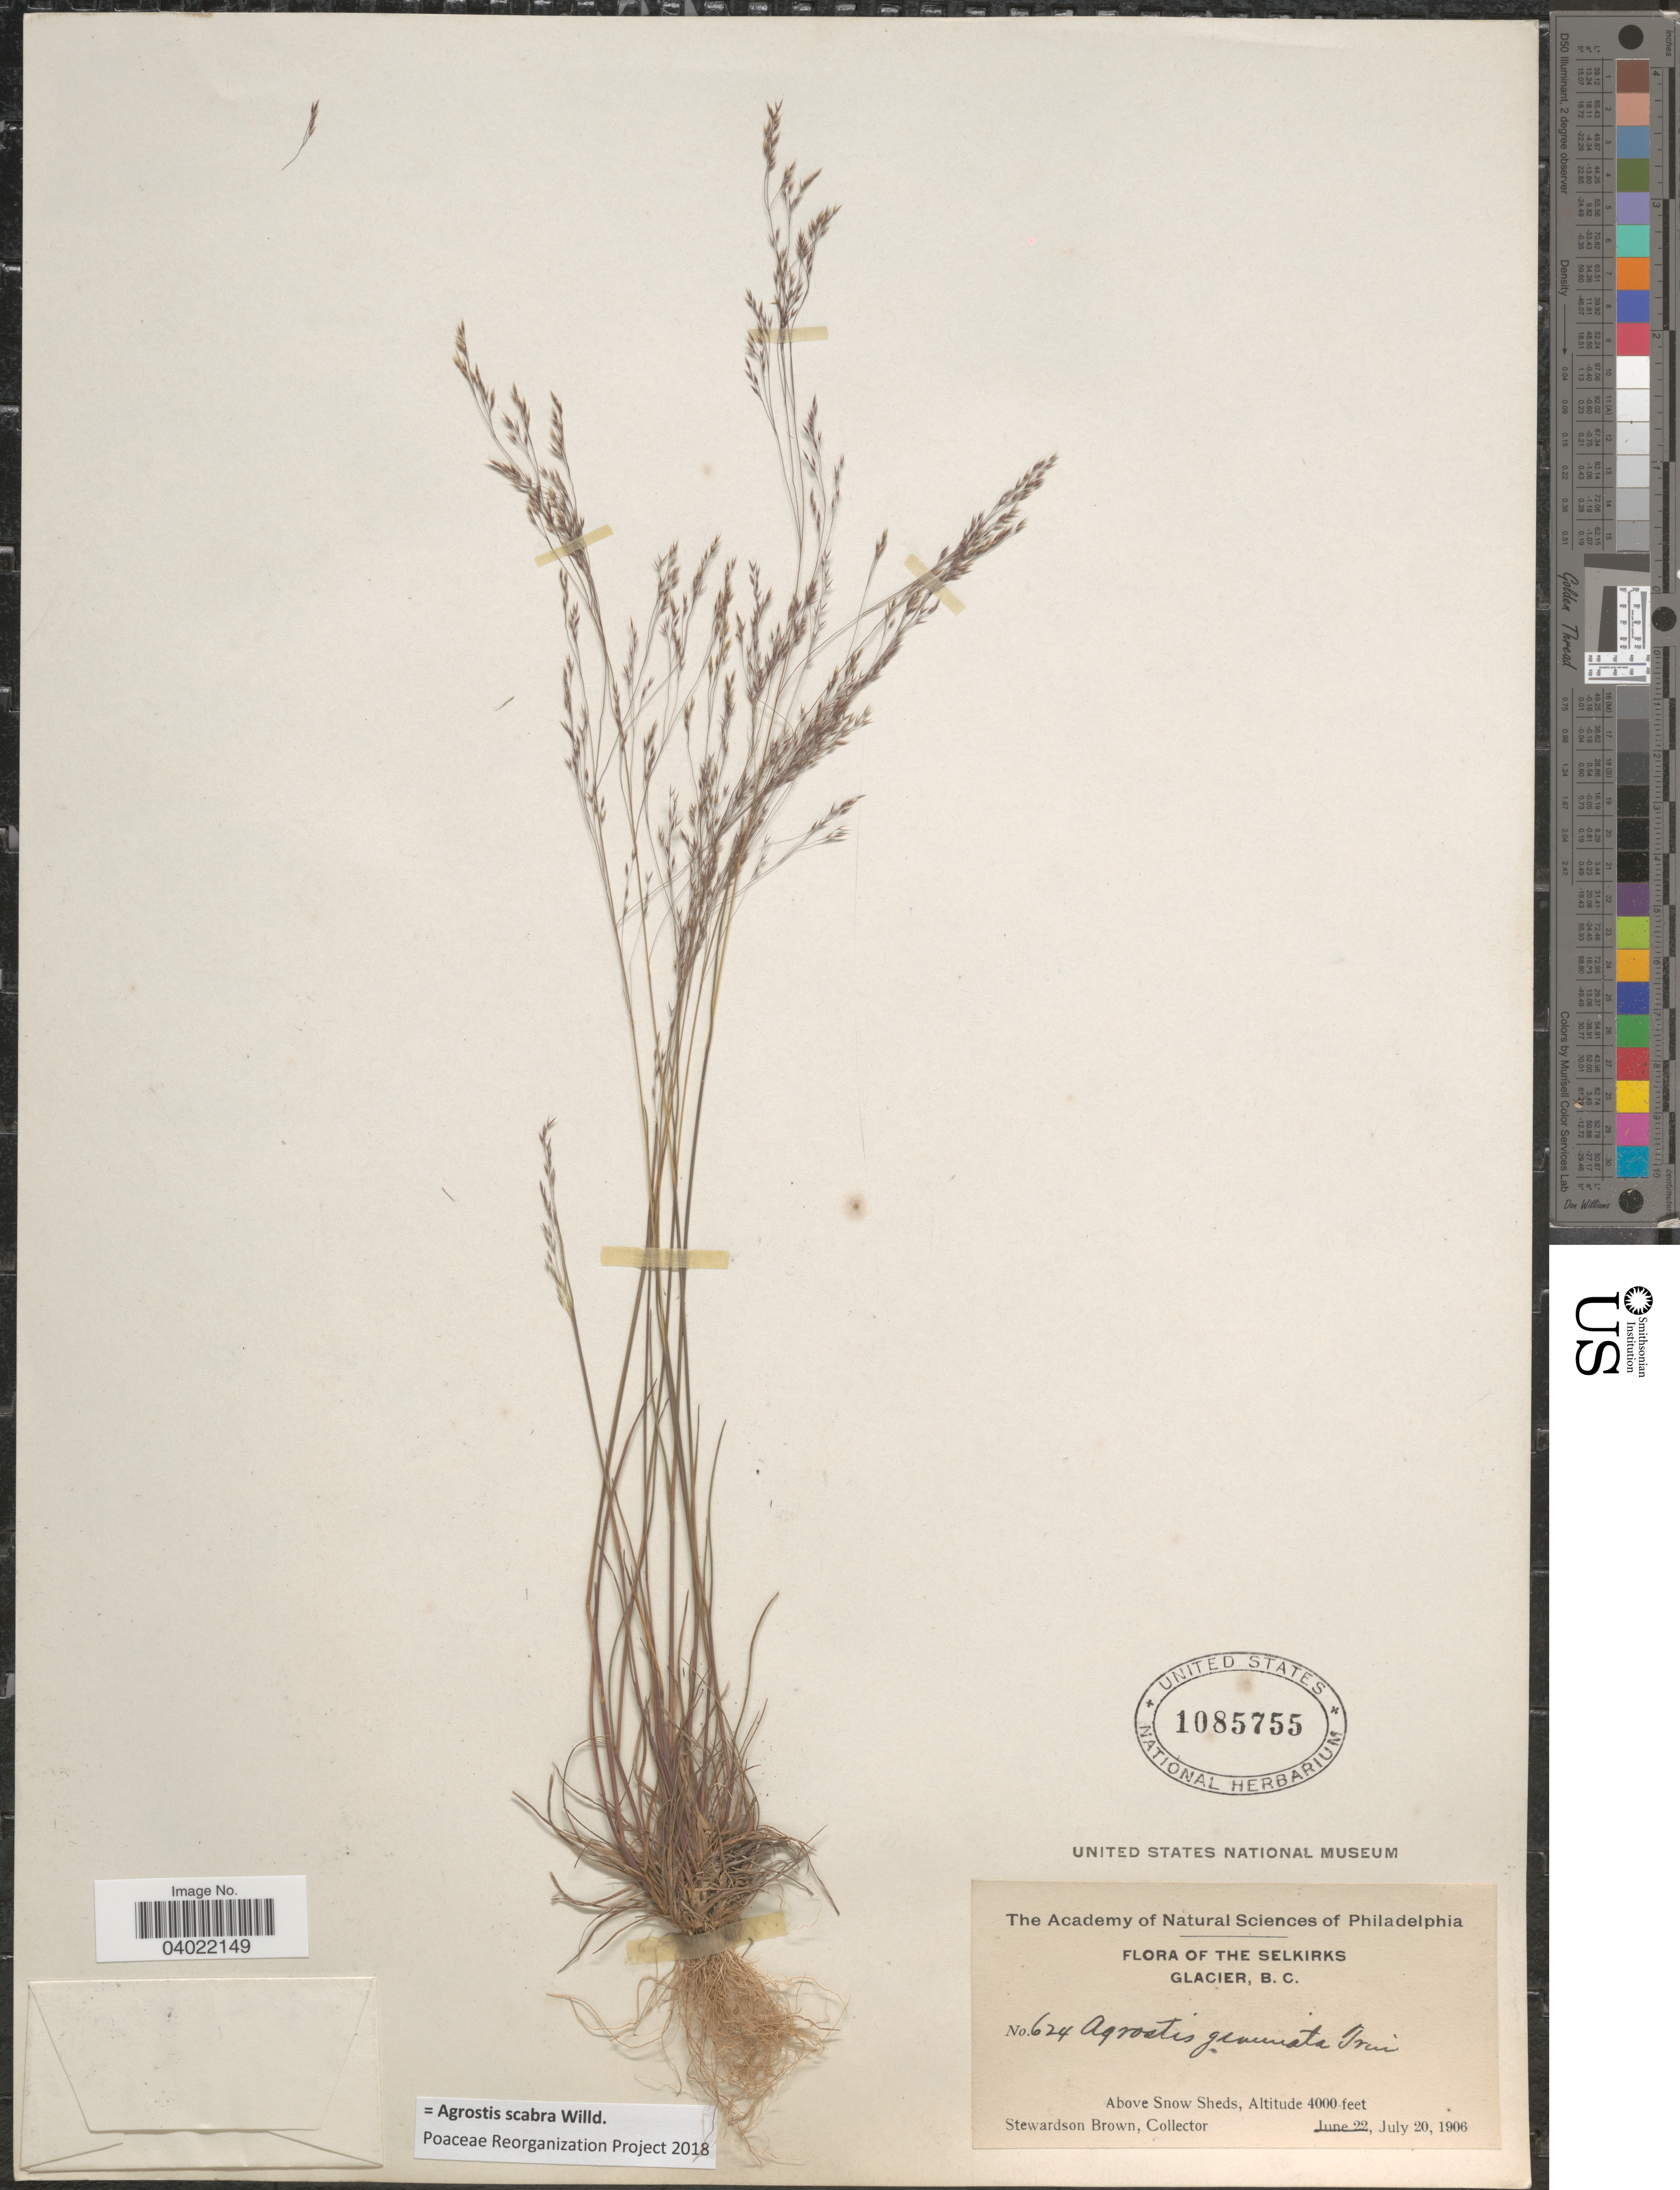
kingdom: Plantae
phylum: Tracheophyta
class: Liliopsida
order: Poales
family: Poaceae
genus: Agrostis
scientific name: Agrostis scabra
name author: Willd.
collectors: S. Brown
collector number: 624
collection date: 1906-07-20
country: Canada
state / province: British Columbia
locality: Selkirks Glacier. Above Snow Sheds.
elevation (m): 1219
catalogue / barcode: US 1085755